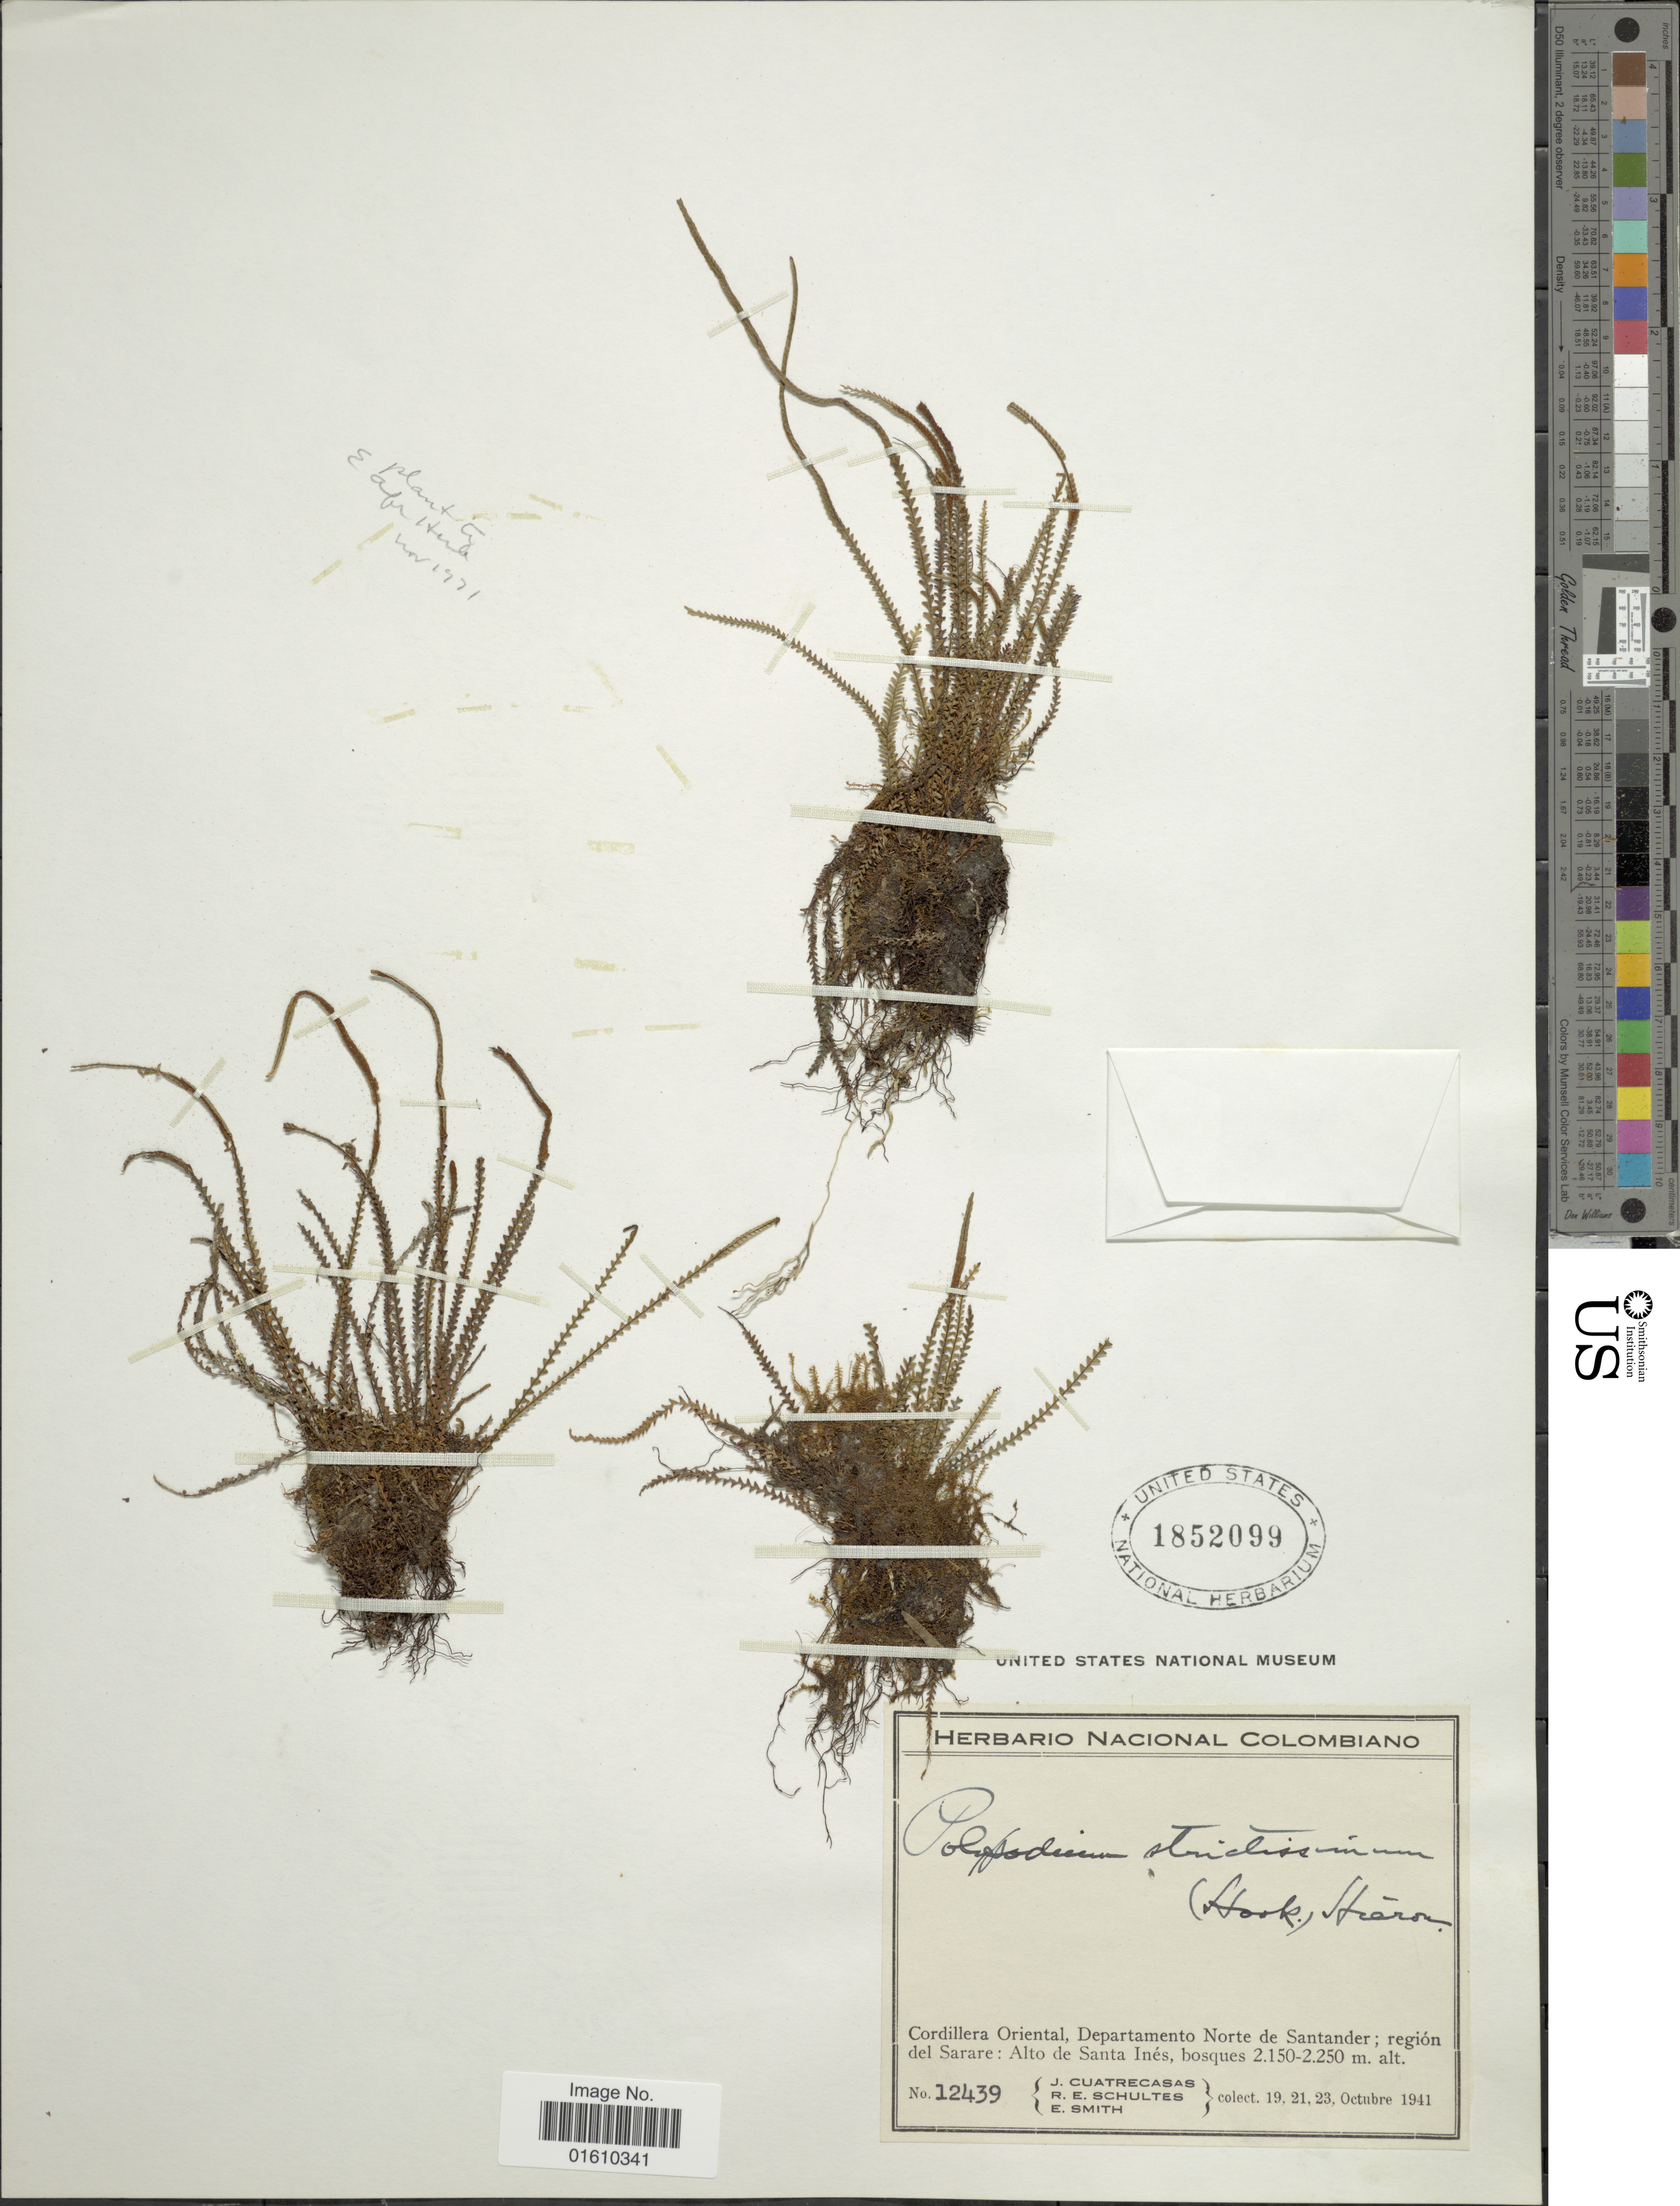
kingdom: Plantae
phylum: Tracheophyta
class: Polypodiopsida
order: Polypodiales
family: Polypodiaceae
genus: Stenogrammitis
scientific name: Stenogrammitis jamesonii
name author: (Hook.) Labiak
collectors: J. Cuatrecasas, R. E. Schultes & C. E. Smith Jr.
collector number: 12439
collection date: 1941-10-19/1941-10-23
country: Colombia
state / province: Norte de Santander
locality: Cordillera Oriental; región del Sarare: Alto de Santa Inés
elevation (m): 2150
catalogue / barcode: US 1852099